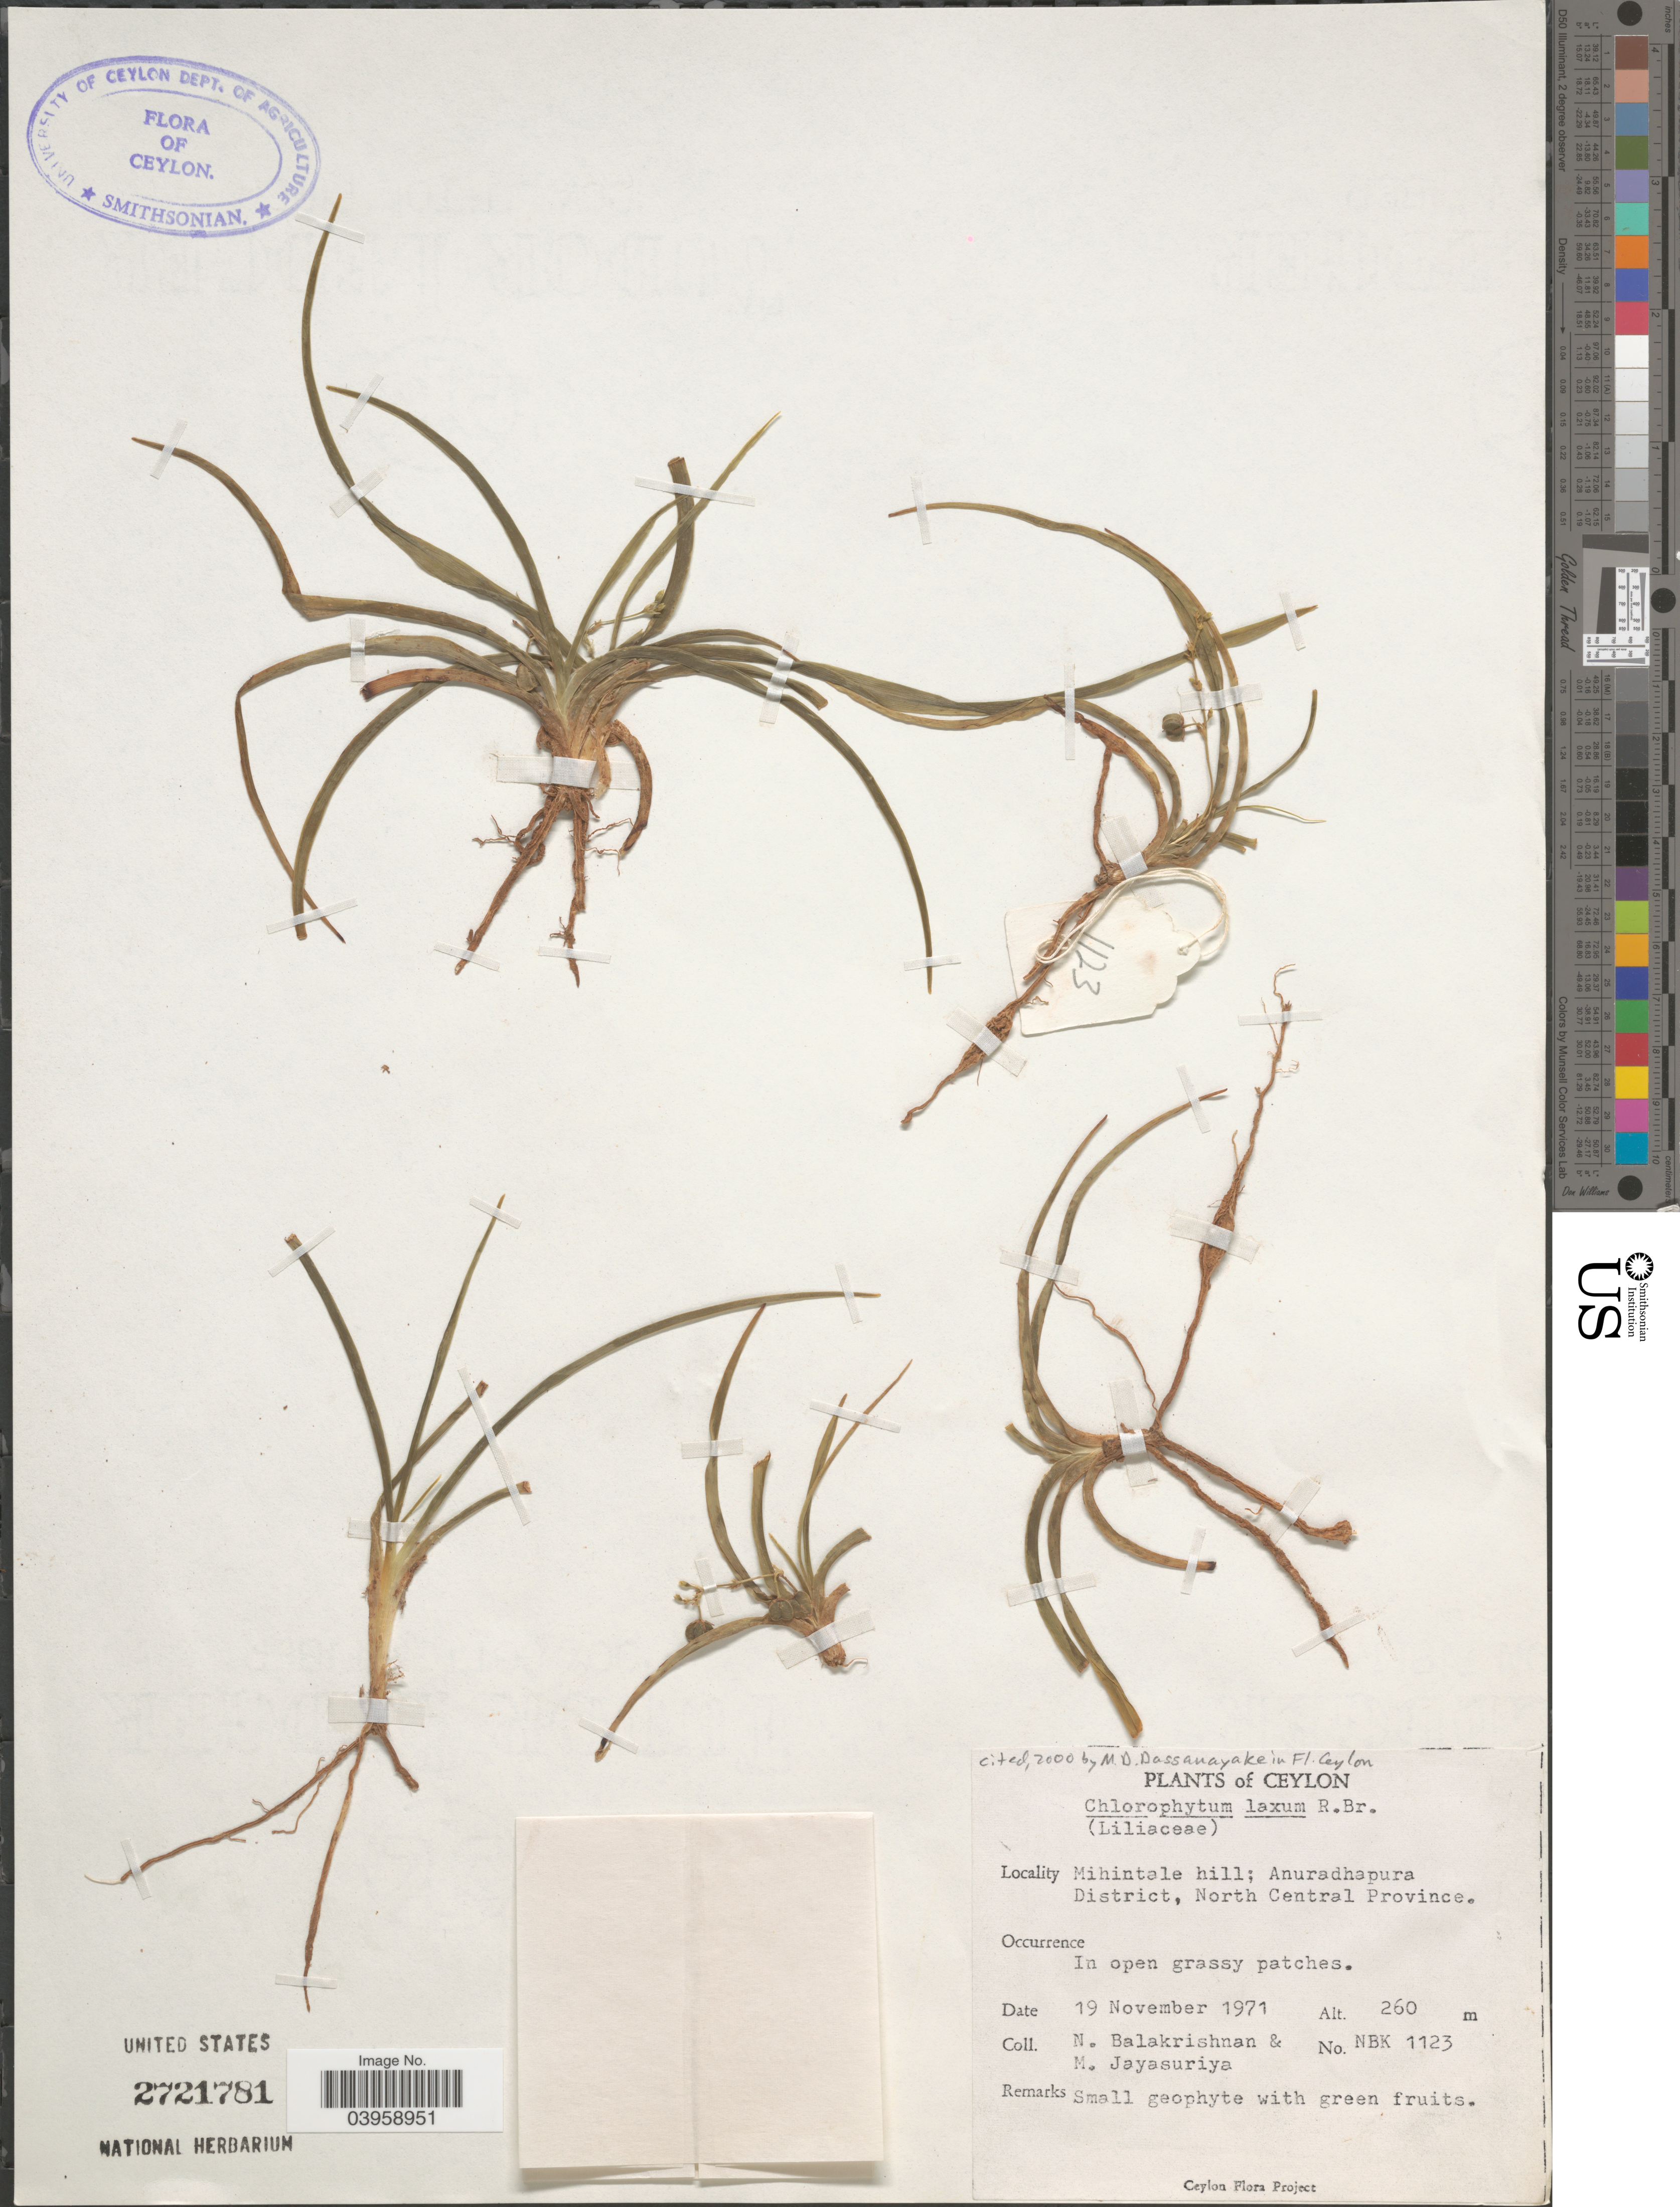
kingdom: Plantae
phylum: Tracheophyta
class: Liliopsida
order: Asparagales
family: Asparagaceae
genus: Chlorophytum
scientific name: Chlorophytum laxum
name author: R. Br.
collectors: N. Balakrishnan & J. Jayasuriya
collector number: NBK 1123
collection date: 1971-11-19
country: Sri Lanka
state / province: North Central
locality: Ceylon. Mihintale hill; Anuradhapura District.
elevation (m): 260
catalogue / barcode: US 2721781